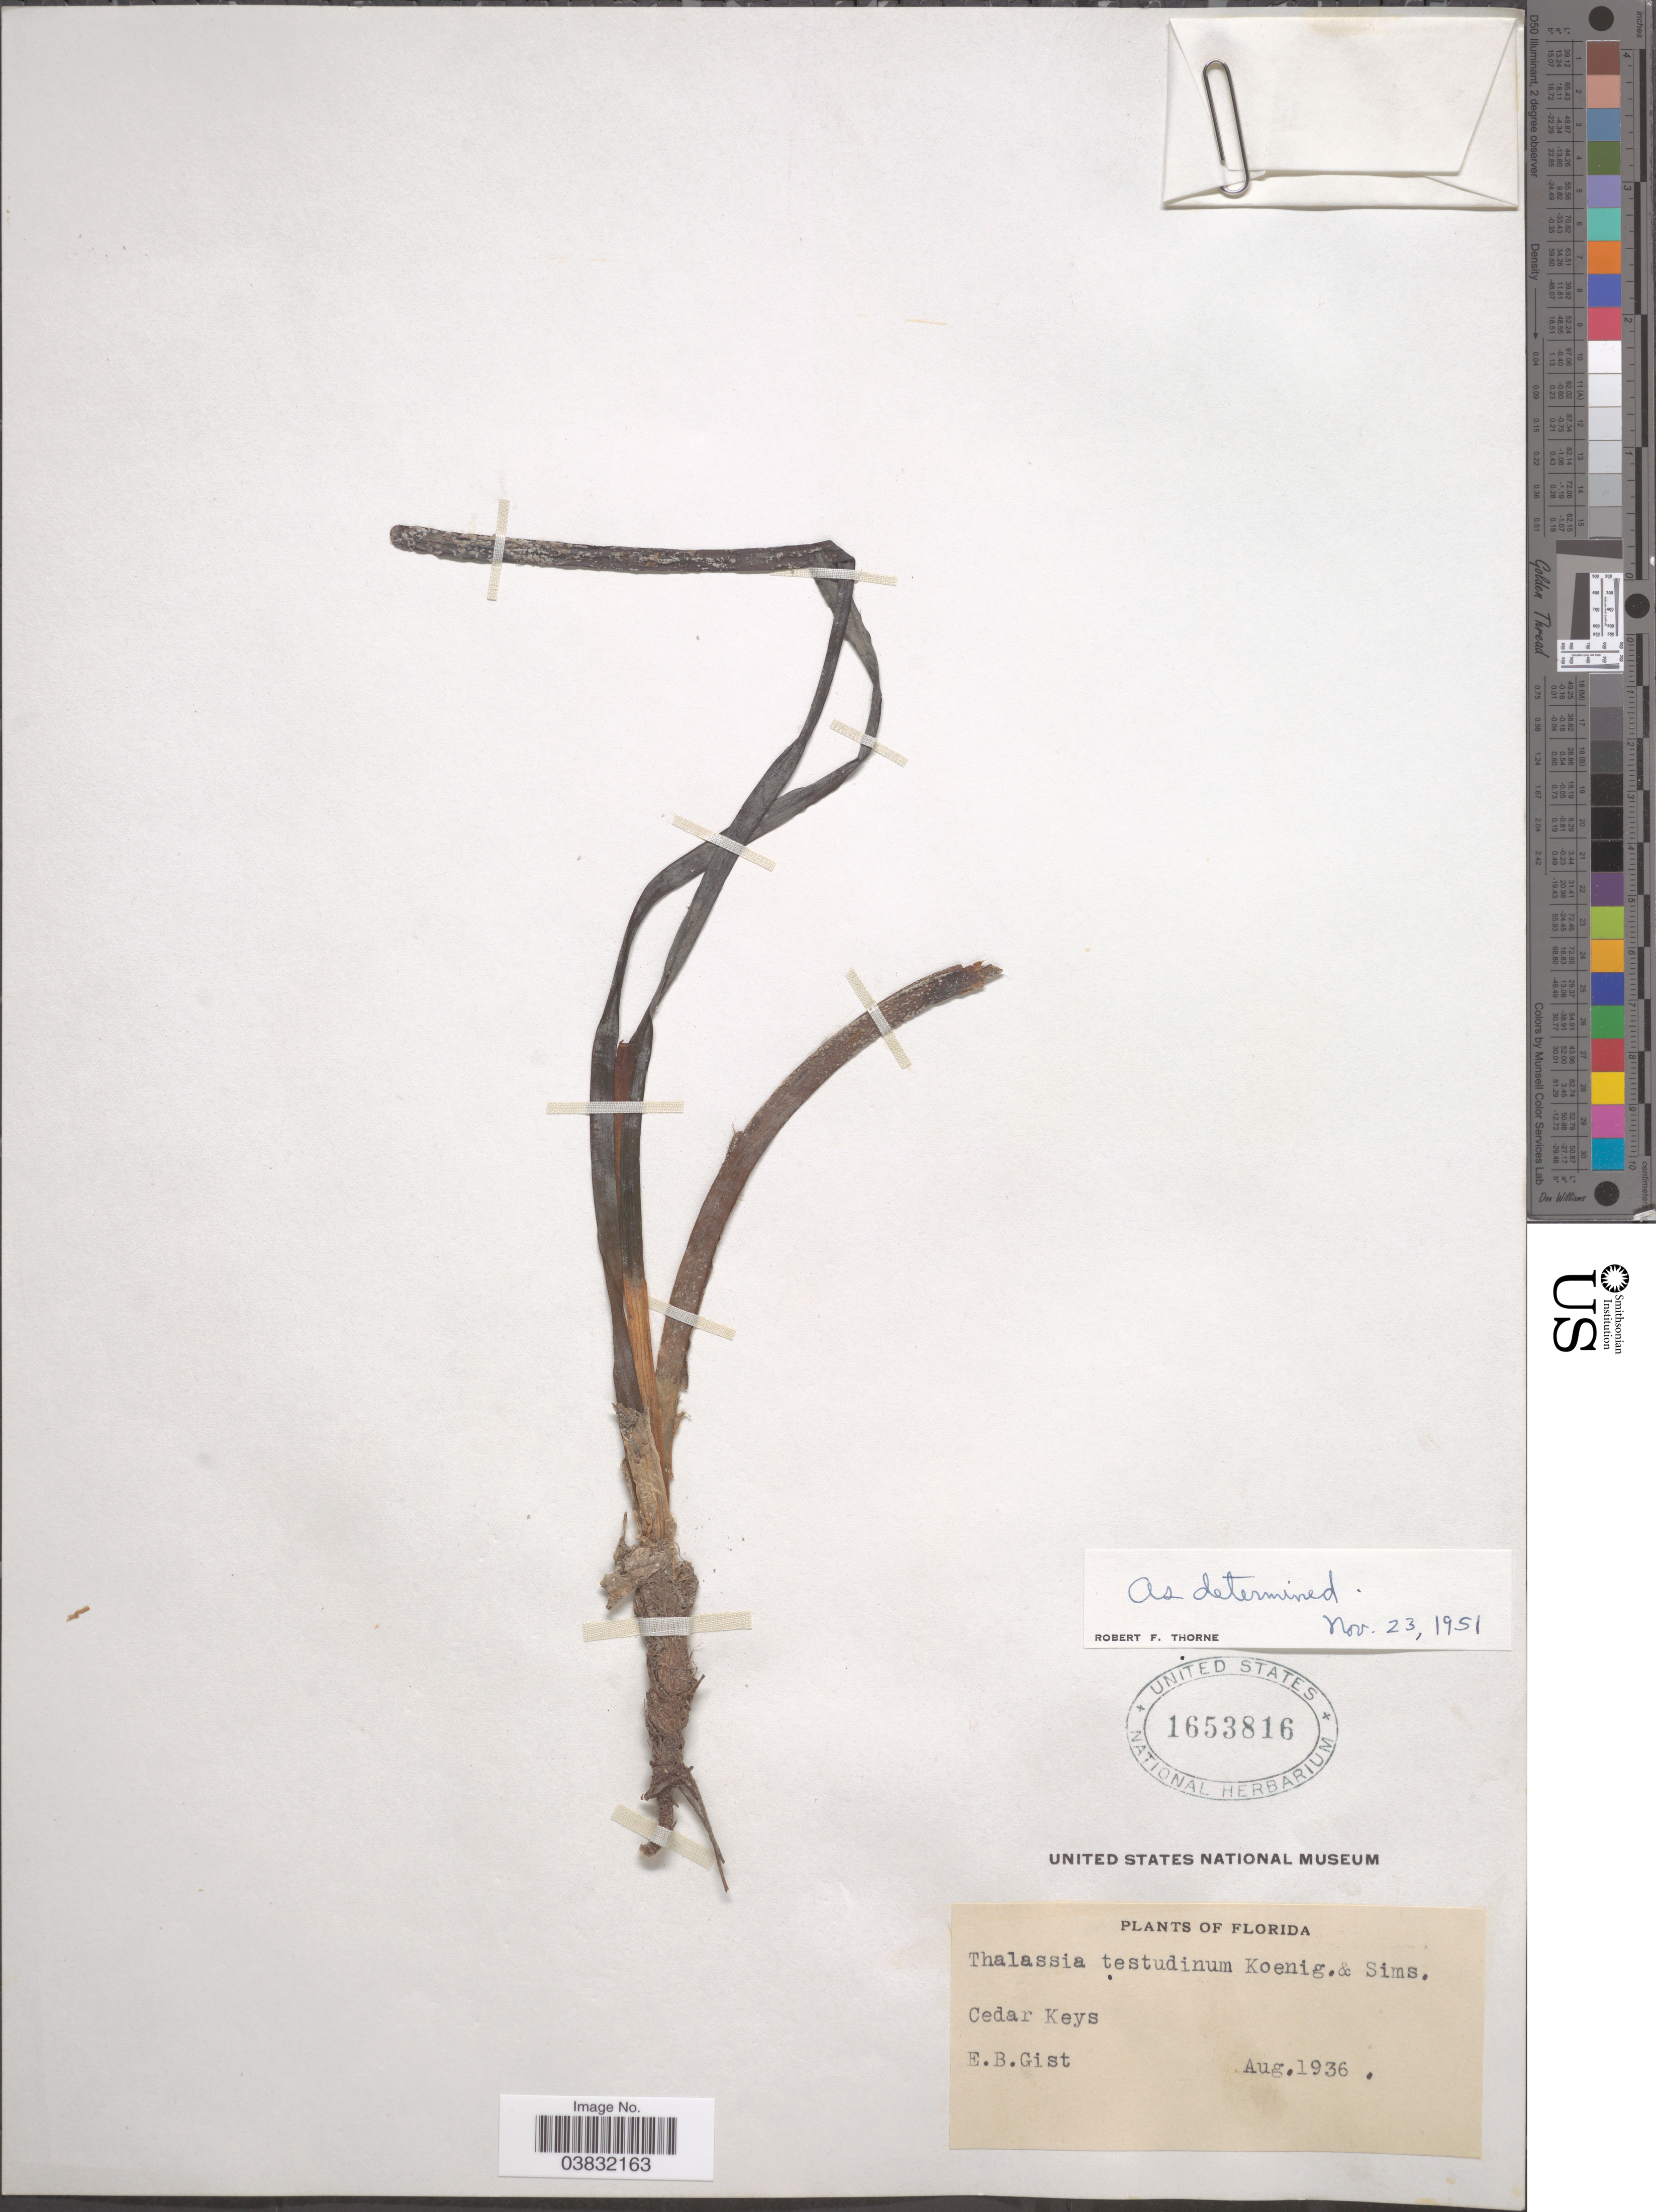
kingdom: Plantae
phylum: Tracheophyta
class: Liliopsida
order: Alismatales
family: Hydrocharitaceae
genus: Thalassia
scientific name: Thalassia testudinum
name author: Banks & Sol. ex K.D. Koenig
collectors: E. Gist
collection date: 1936-08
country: United States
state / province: Florida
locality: Cedar Keys.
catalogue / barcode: US 1653816